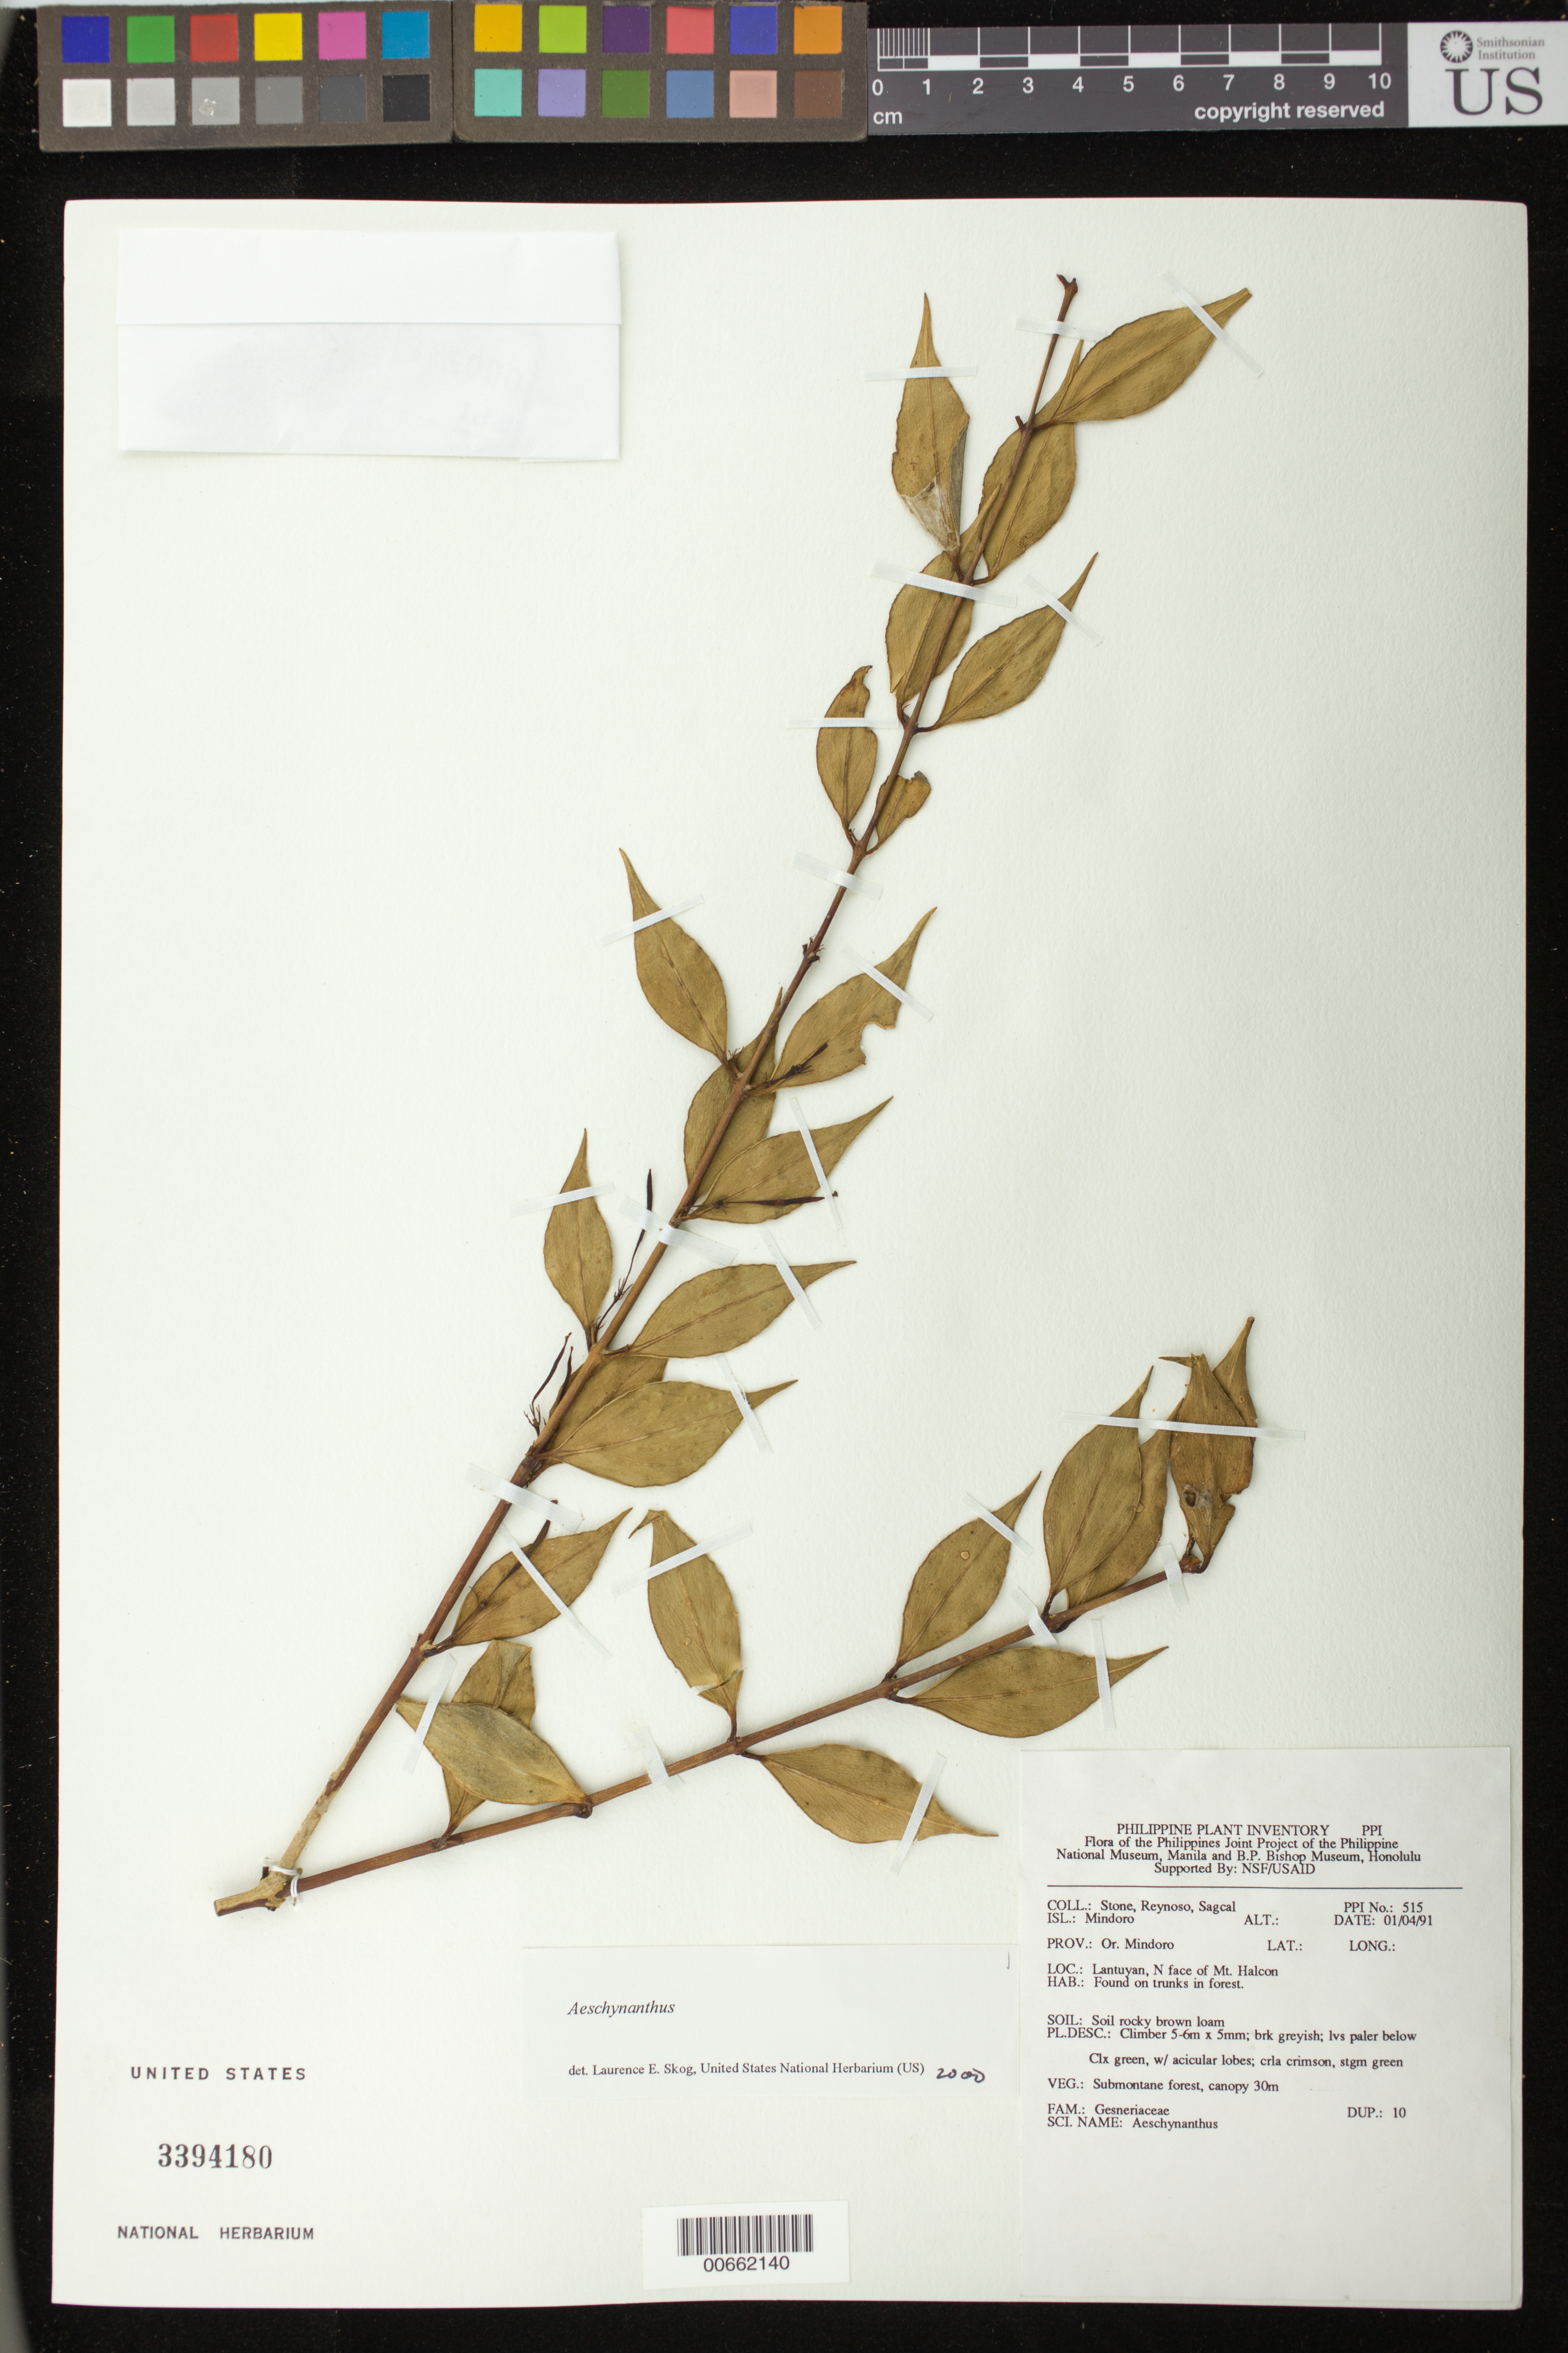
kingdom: Plantae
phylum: Tracheophyta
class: Magnoliopsida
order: Lamiales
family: Gesneriaceae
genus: Aeschynanthus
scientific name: Aeschynanthus sp.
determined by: Skog, Laurence E.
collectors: B. C. Stone, E. Reynoso & E. Sagcal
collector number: PPI No. 515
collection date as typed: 01 Apr 1991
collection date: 1991-04-01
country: Philippines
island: Mindoro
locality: Prov. Or. Mindoro; Lantuyan, N face of Mt. Halcon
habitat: Submontane forest, canopy 30 m; soil rocky brown loam; found on trunks in forest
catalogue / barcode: US 3394180